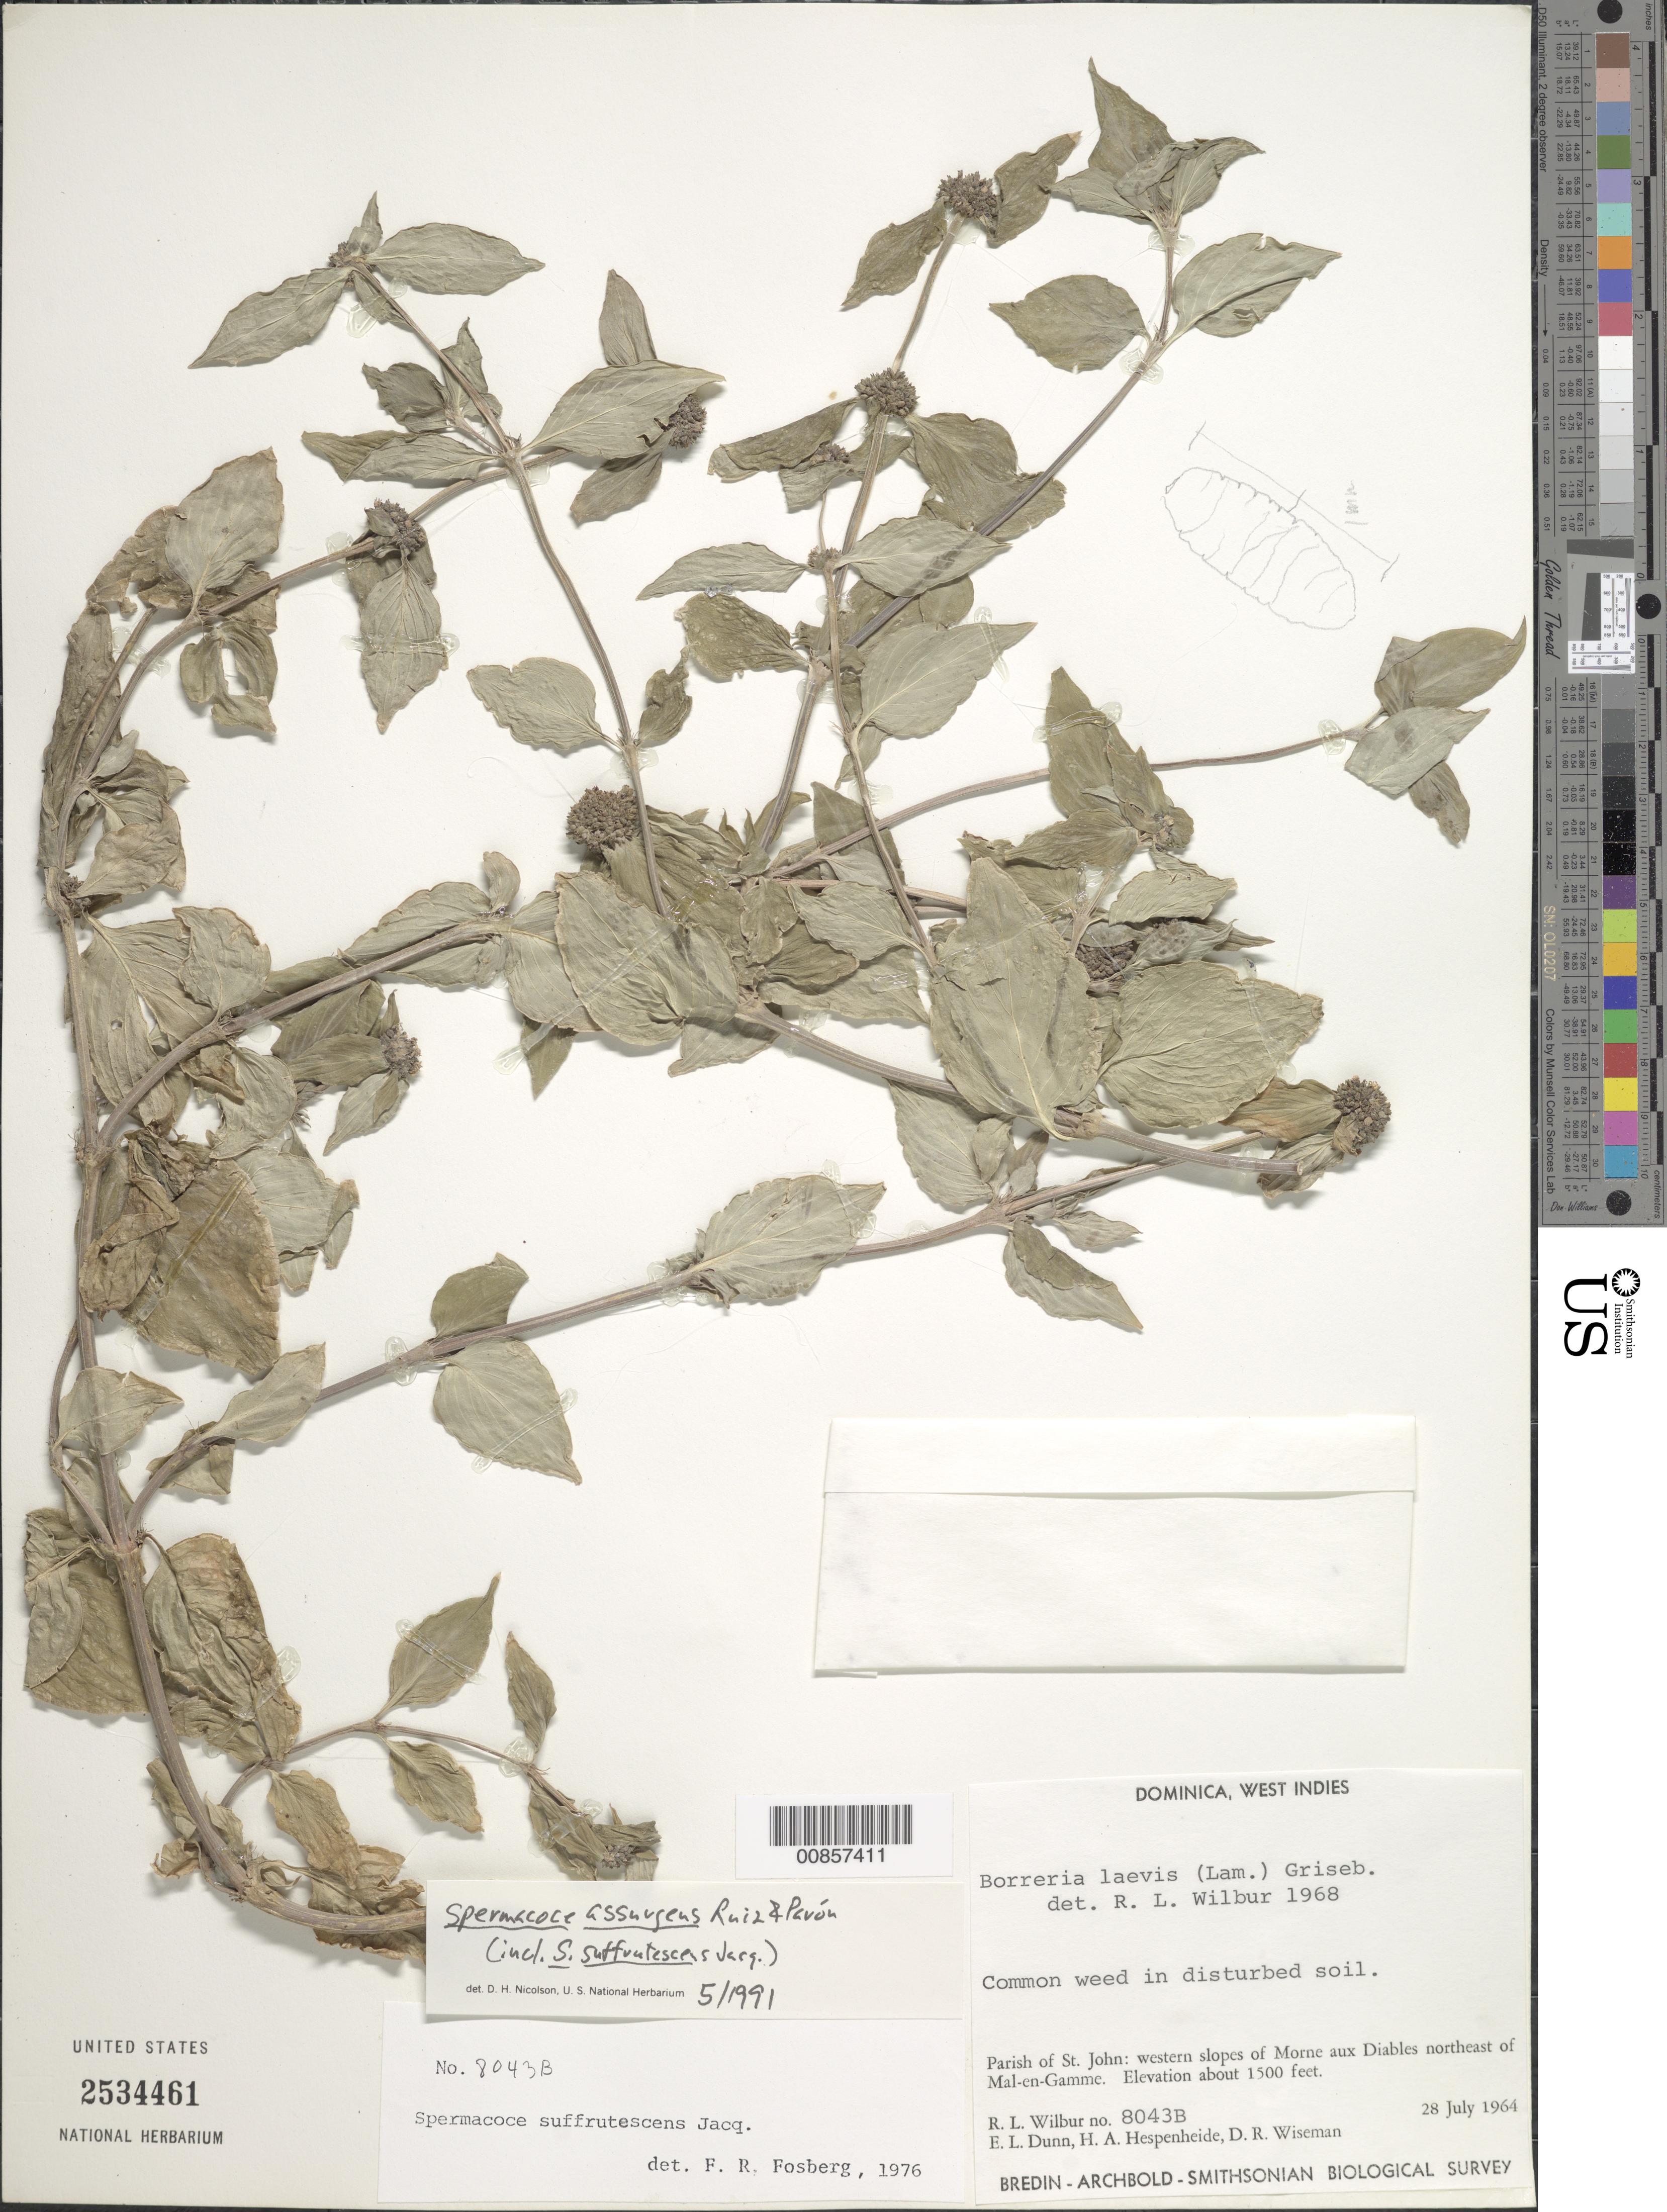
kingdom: Plantae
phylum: Tracheophyta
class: Magnoliopsida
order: Gentianales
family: Rubiaceae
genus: Spermacoce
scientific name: Spermacoce remota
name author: Lam.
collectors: R. L. Wilbur, E. Dunn, H. A. Hespenheide & D. R. Wiseman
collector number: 8043B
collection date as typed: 28 Jul 1964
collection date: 1964-07-28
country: Dominica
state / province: St. John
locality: Western slopes of Morne aux Diables northeast of Mal-en-Gamme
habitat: Disturbed soil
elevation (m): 457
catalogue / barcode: US 2534461